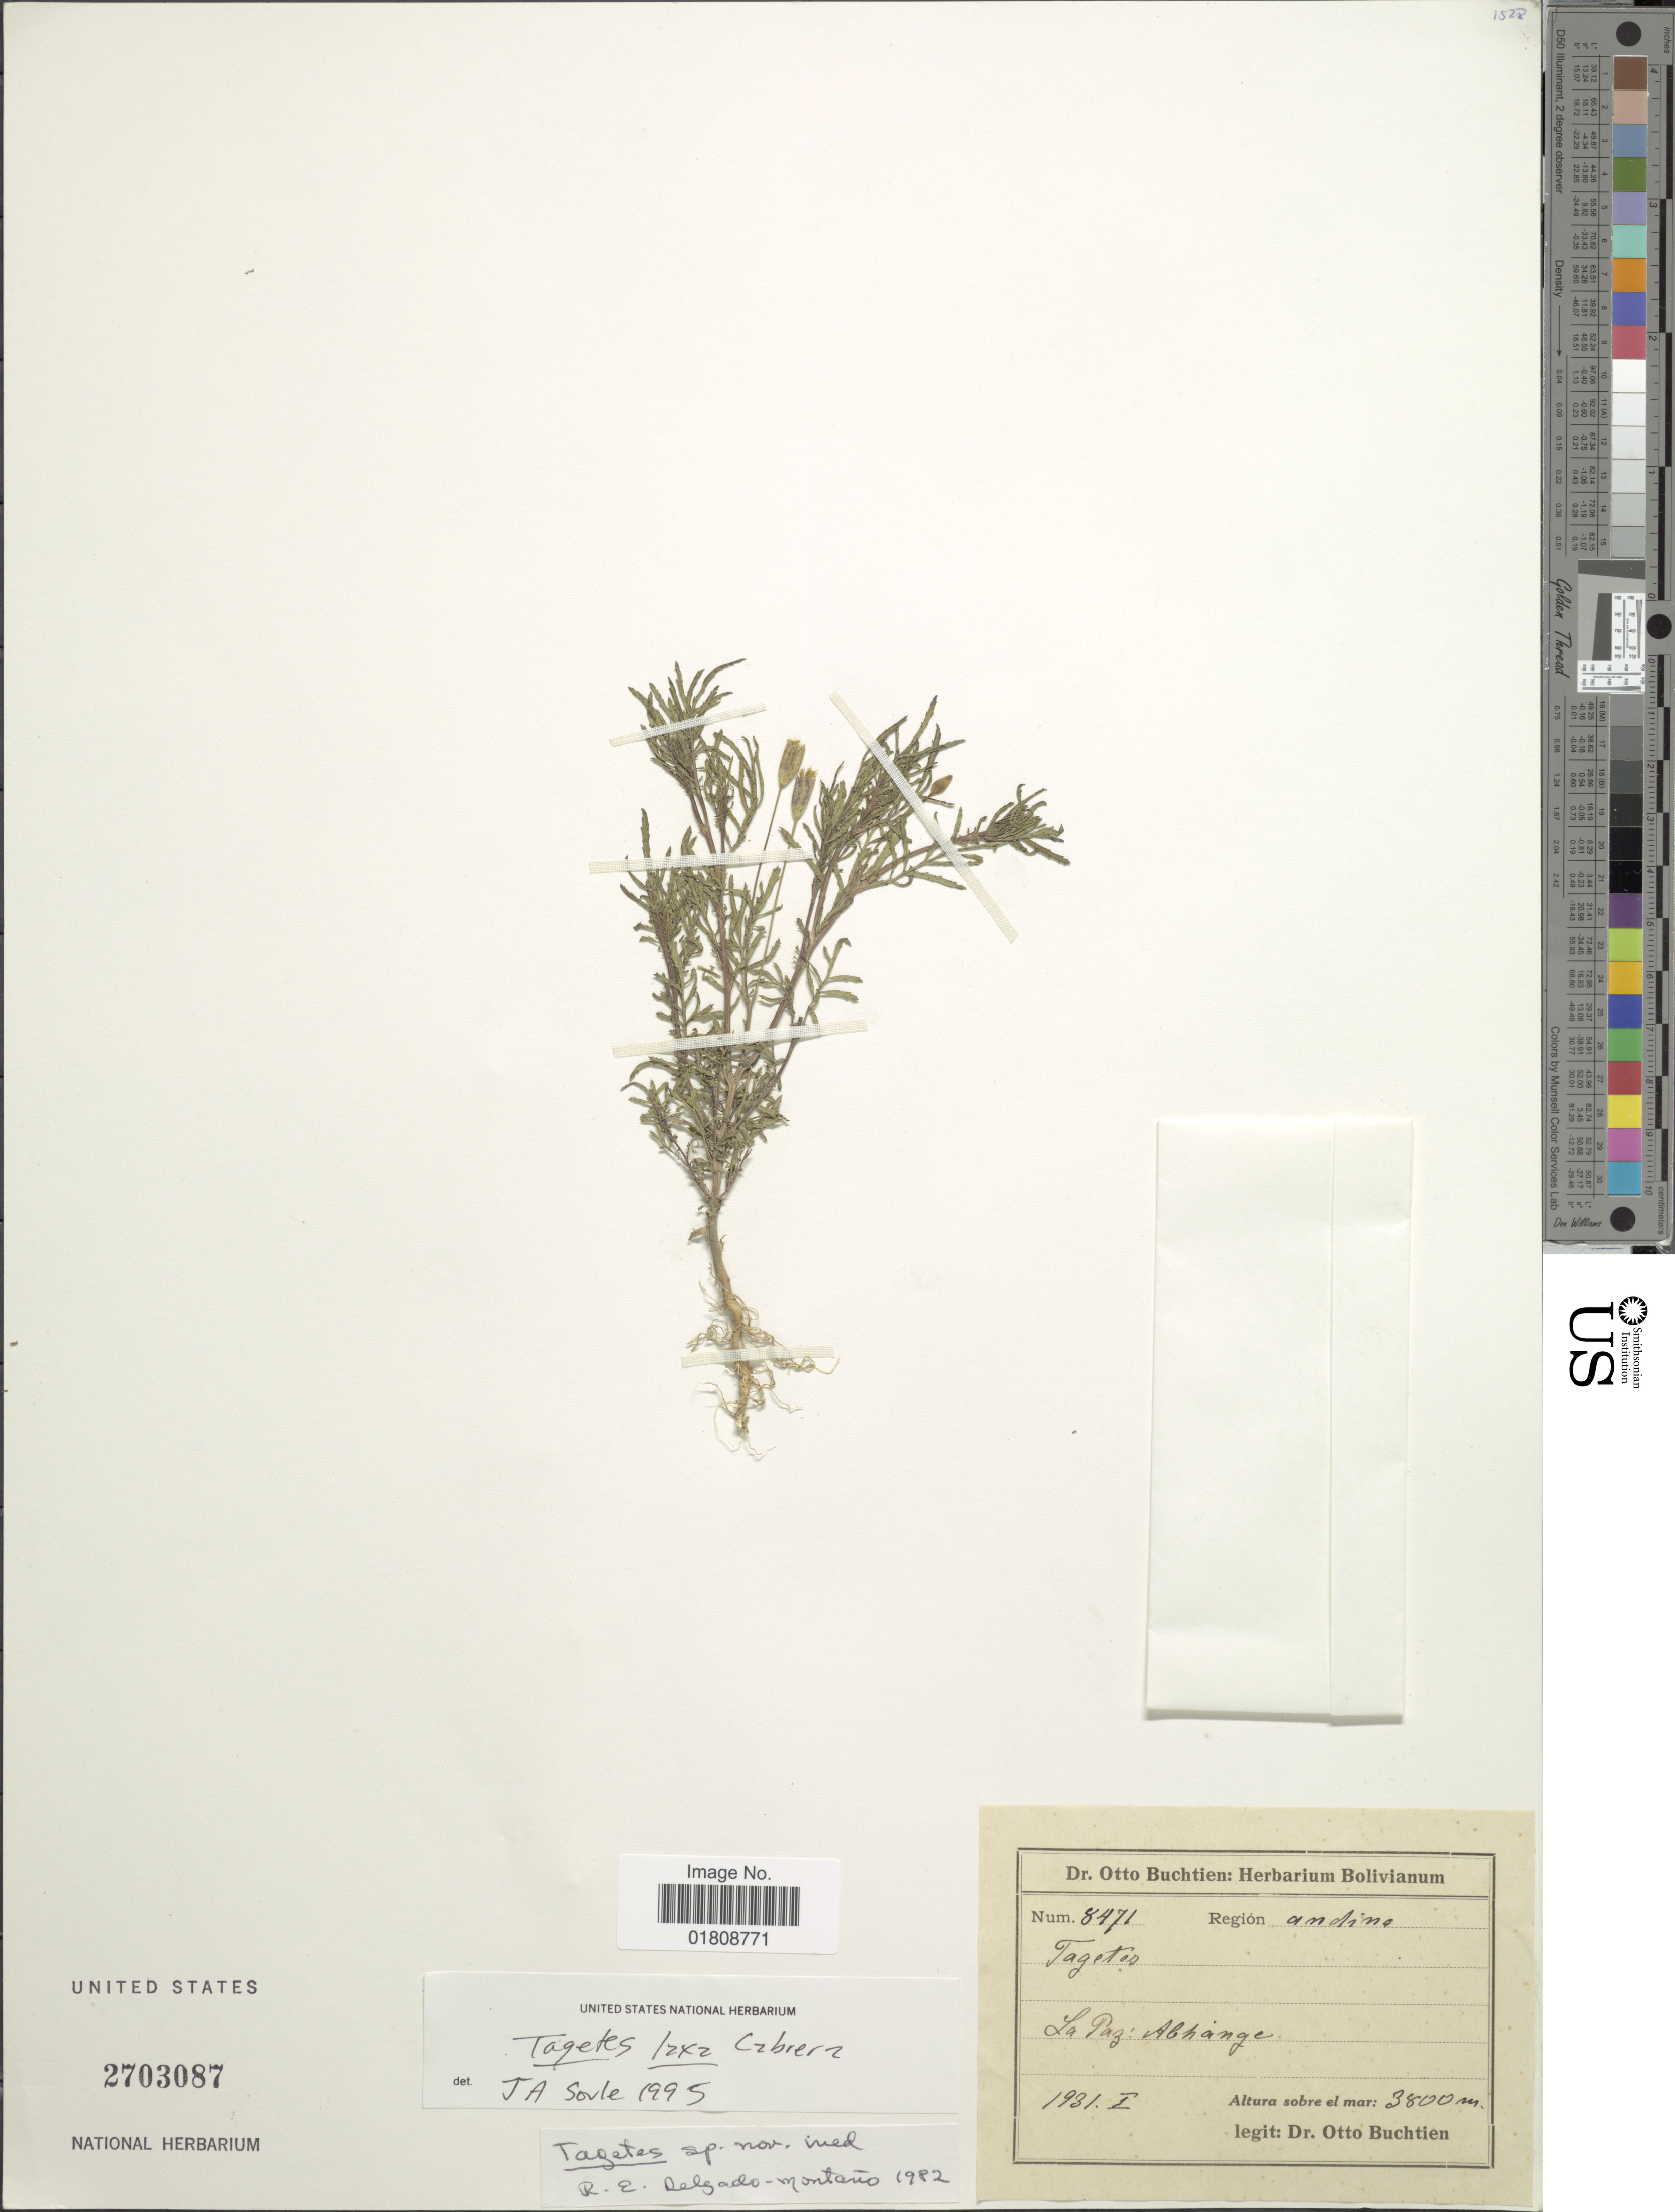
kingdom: Plantae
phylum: Tracheophyta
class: Magnoliopsida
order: Asterales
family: Asteraceae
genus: Tagetes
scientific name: Tagetes laxa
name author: Caberra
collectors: O. Buchtien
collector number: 8471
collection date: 1931-01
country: Bolivia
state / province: La Paz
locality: Abhänge (slopes)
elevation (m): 3800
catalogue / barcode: US 2703087